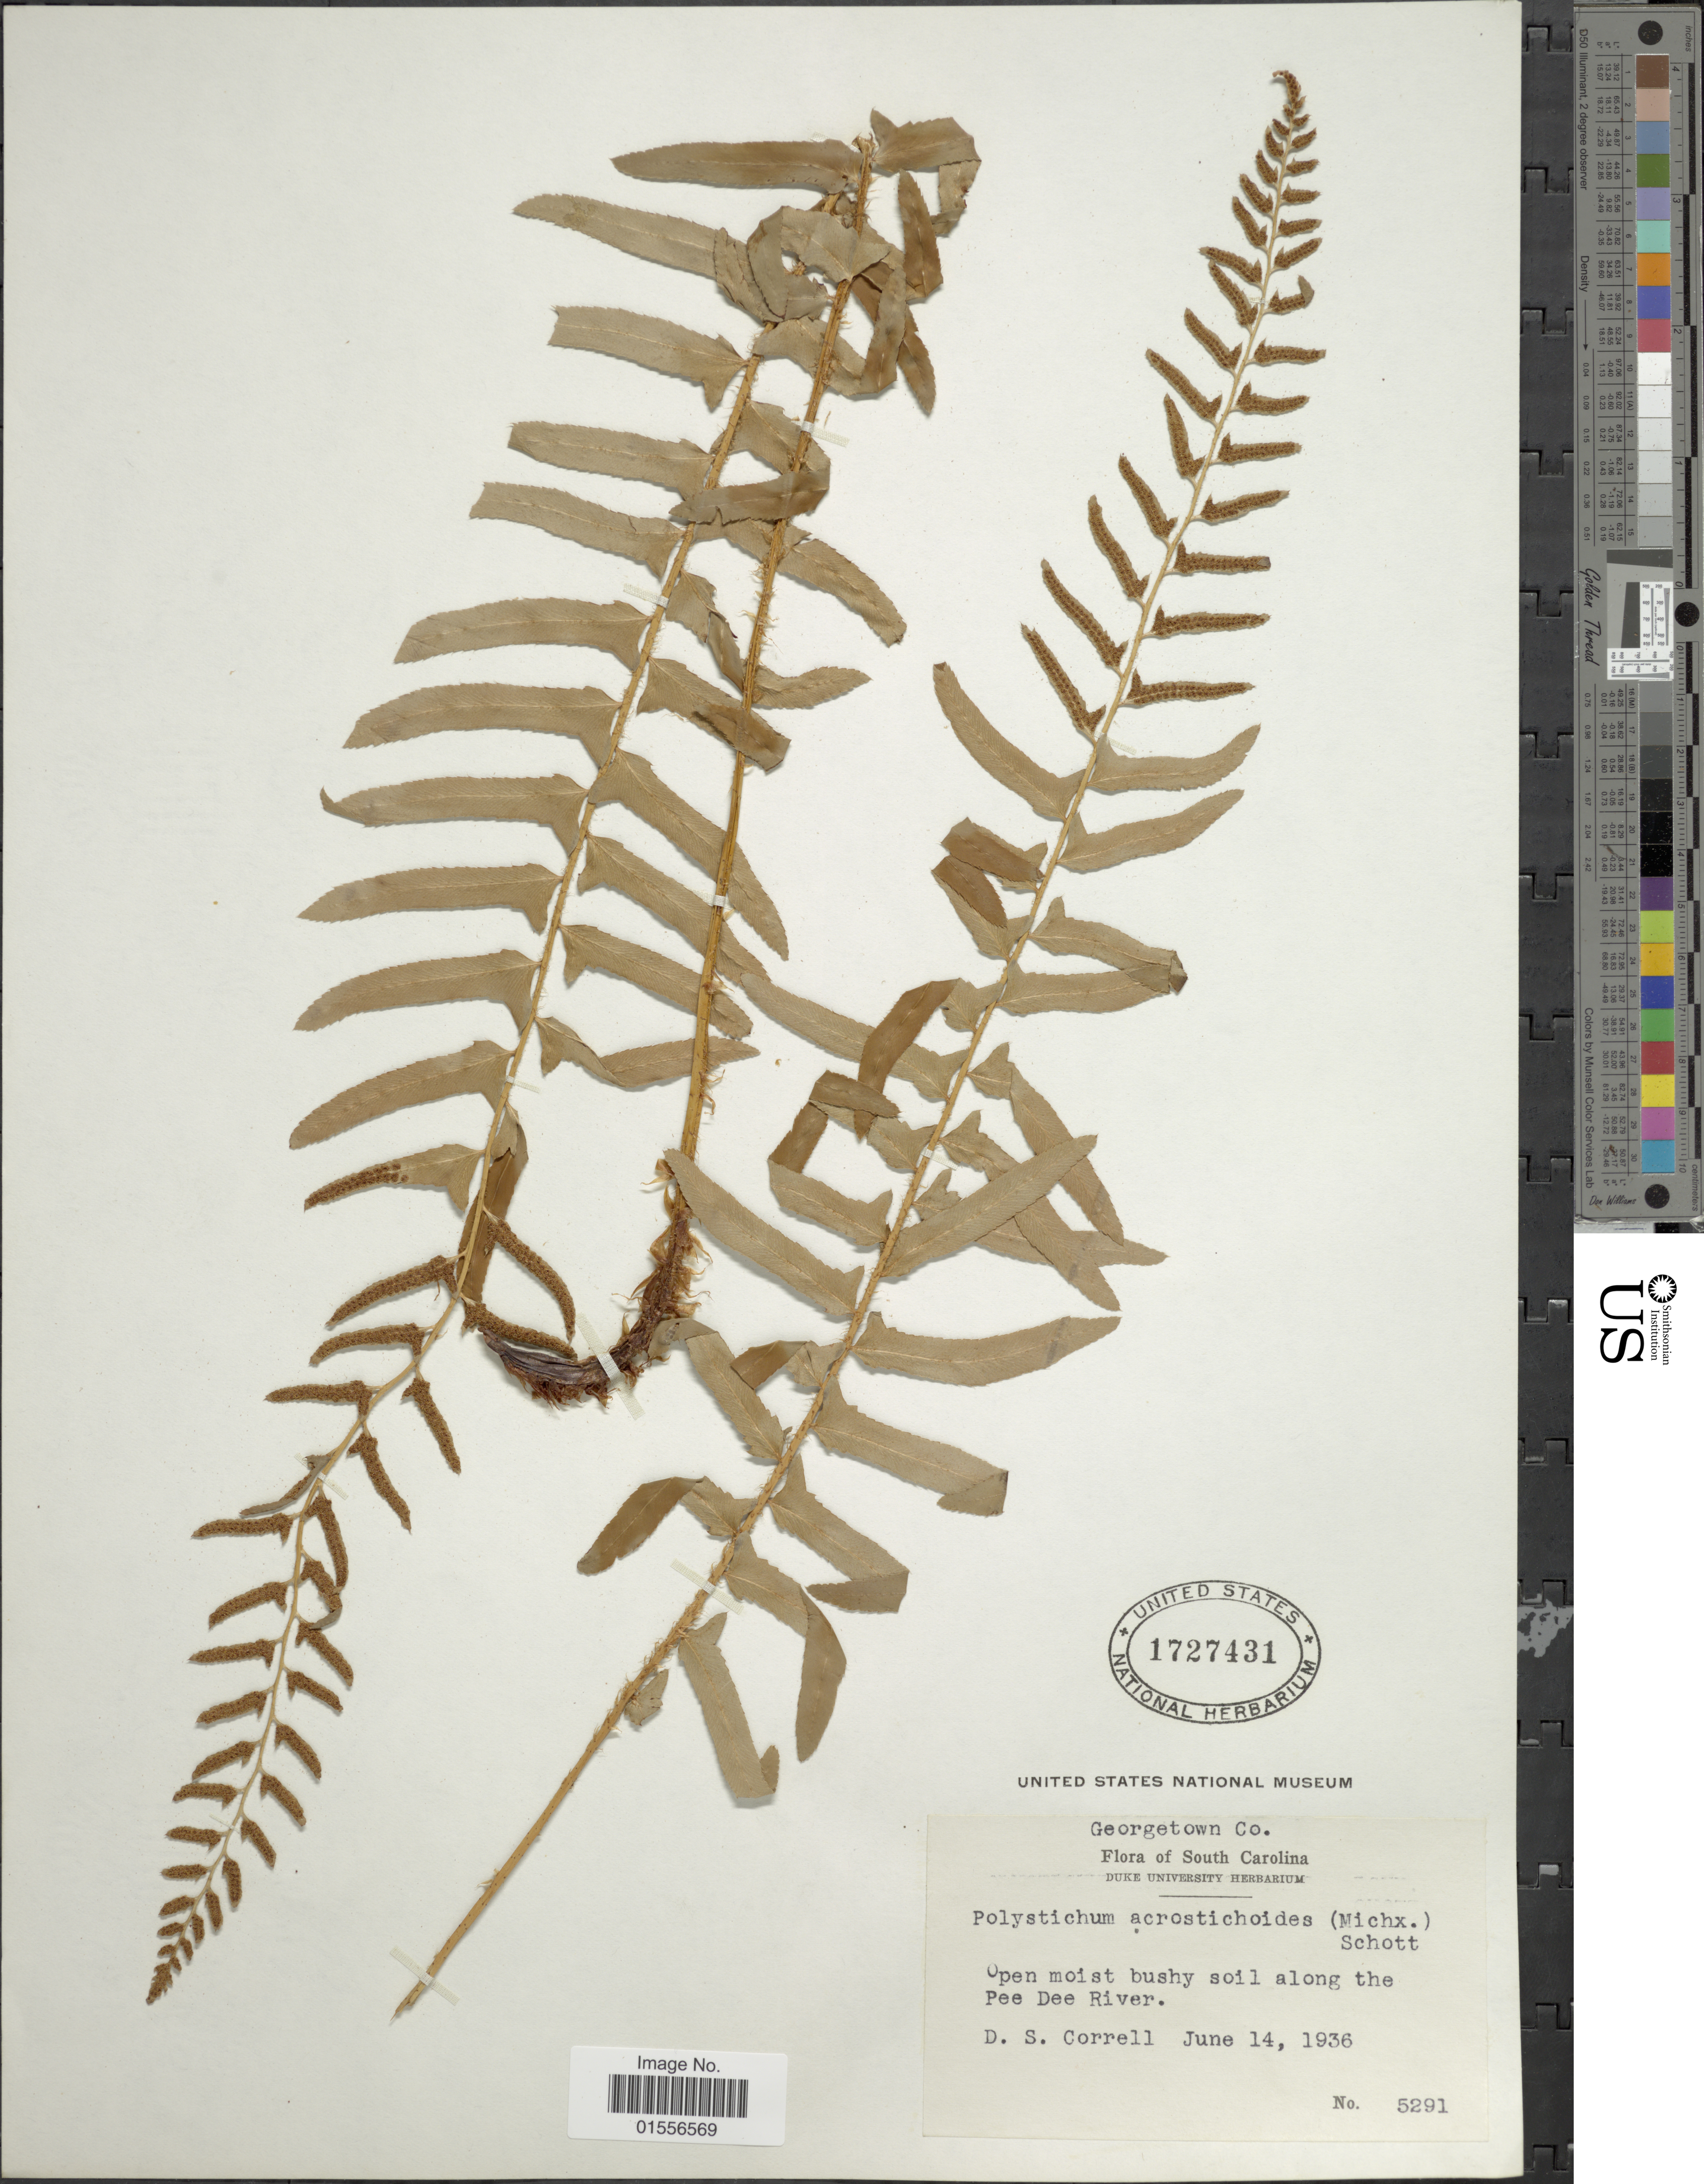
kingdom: Plantae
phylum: Tracheophyta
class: Polypodiopsida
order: Polypodiales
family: Dryopteridaceae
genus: Polystichum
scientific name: Polystichum acrostichoides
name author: (Michx.) Schott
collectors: D. S. Correll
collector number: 5291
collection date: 1936-06-14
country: United States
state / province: South Carolina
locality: Georgetwon Co., along the Pee Dee River.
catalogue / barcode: US 1727431